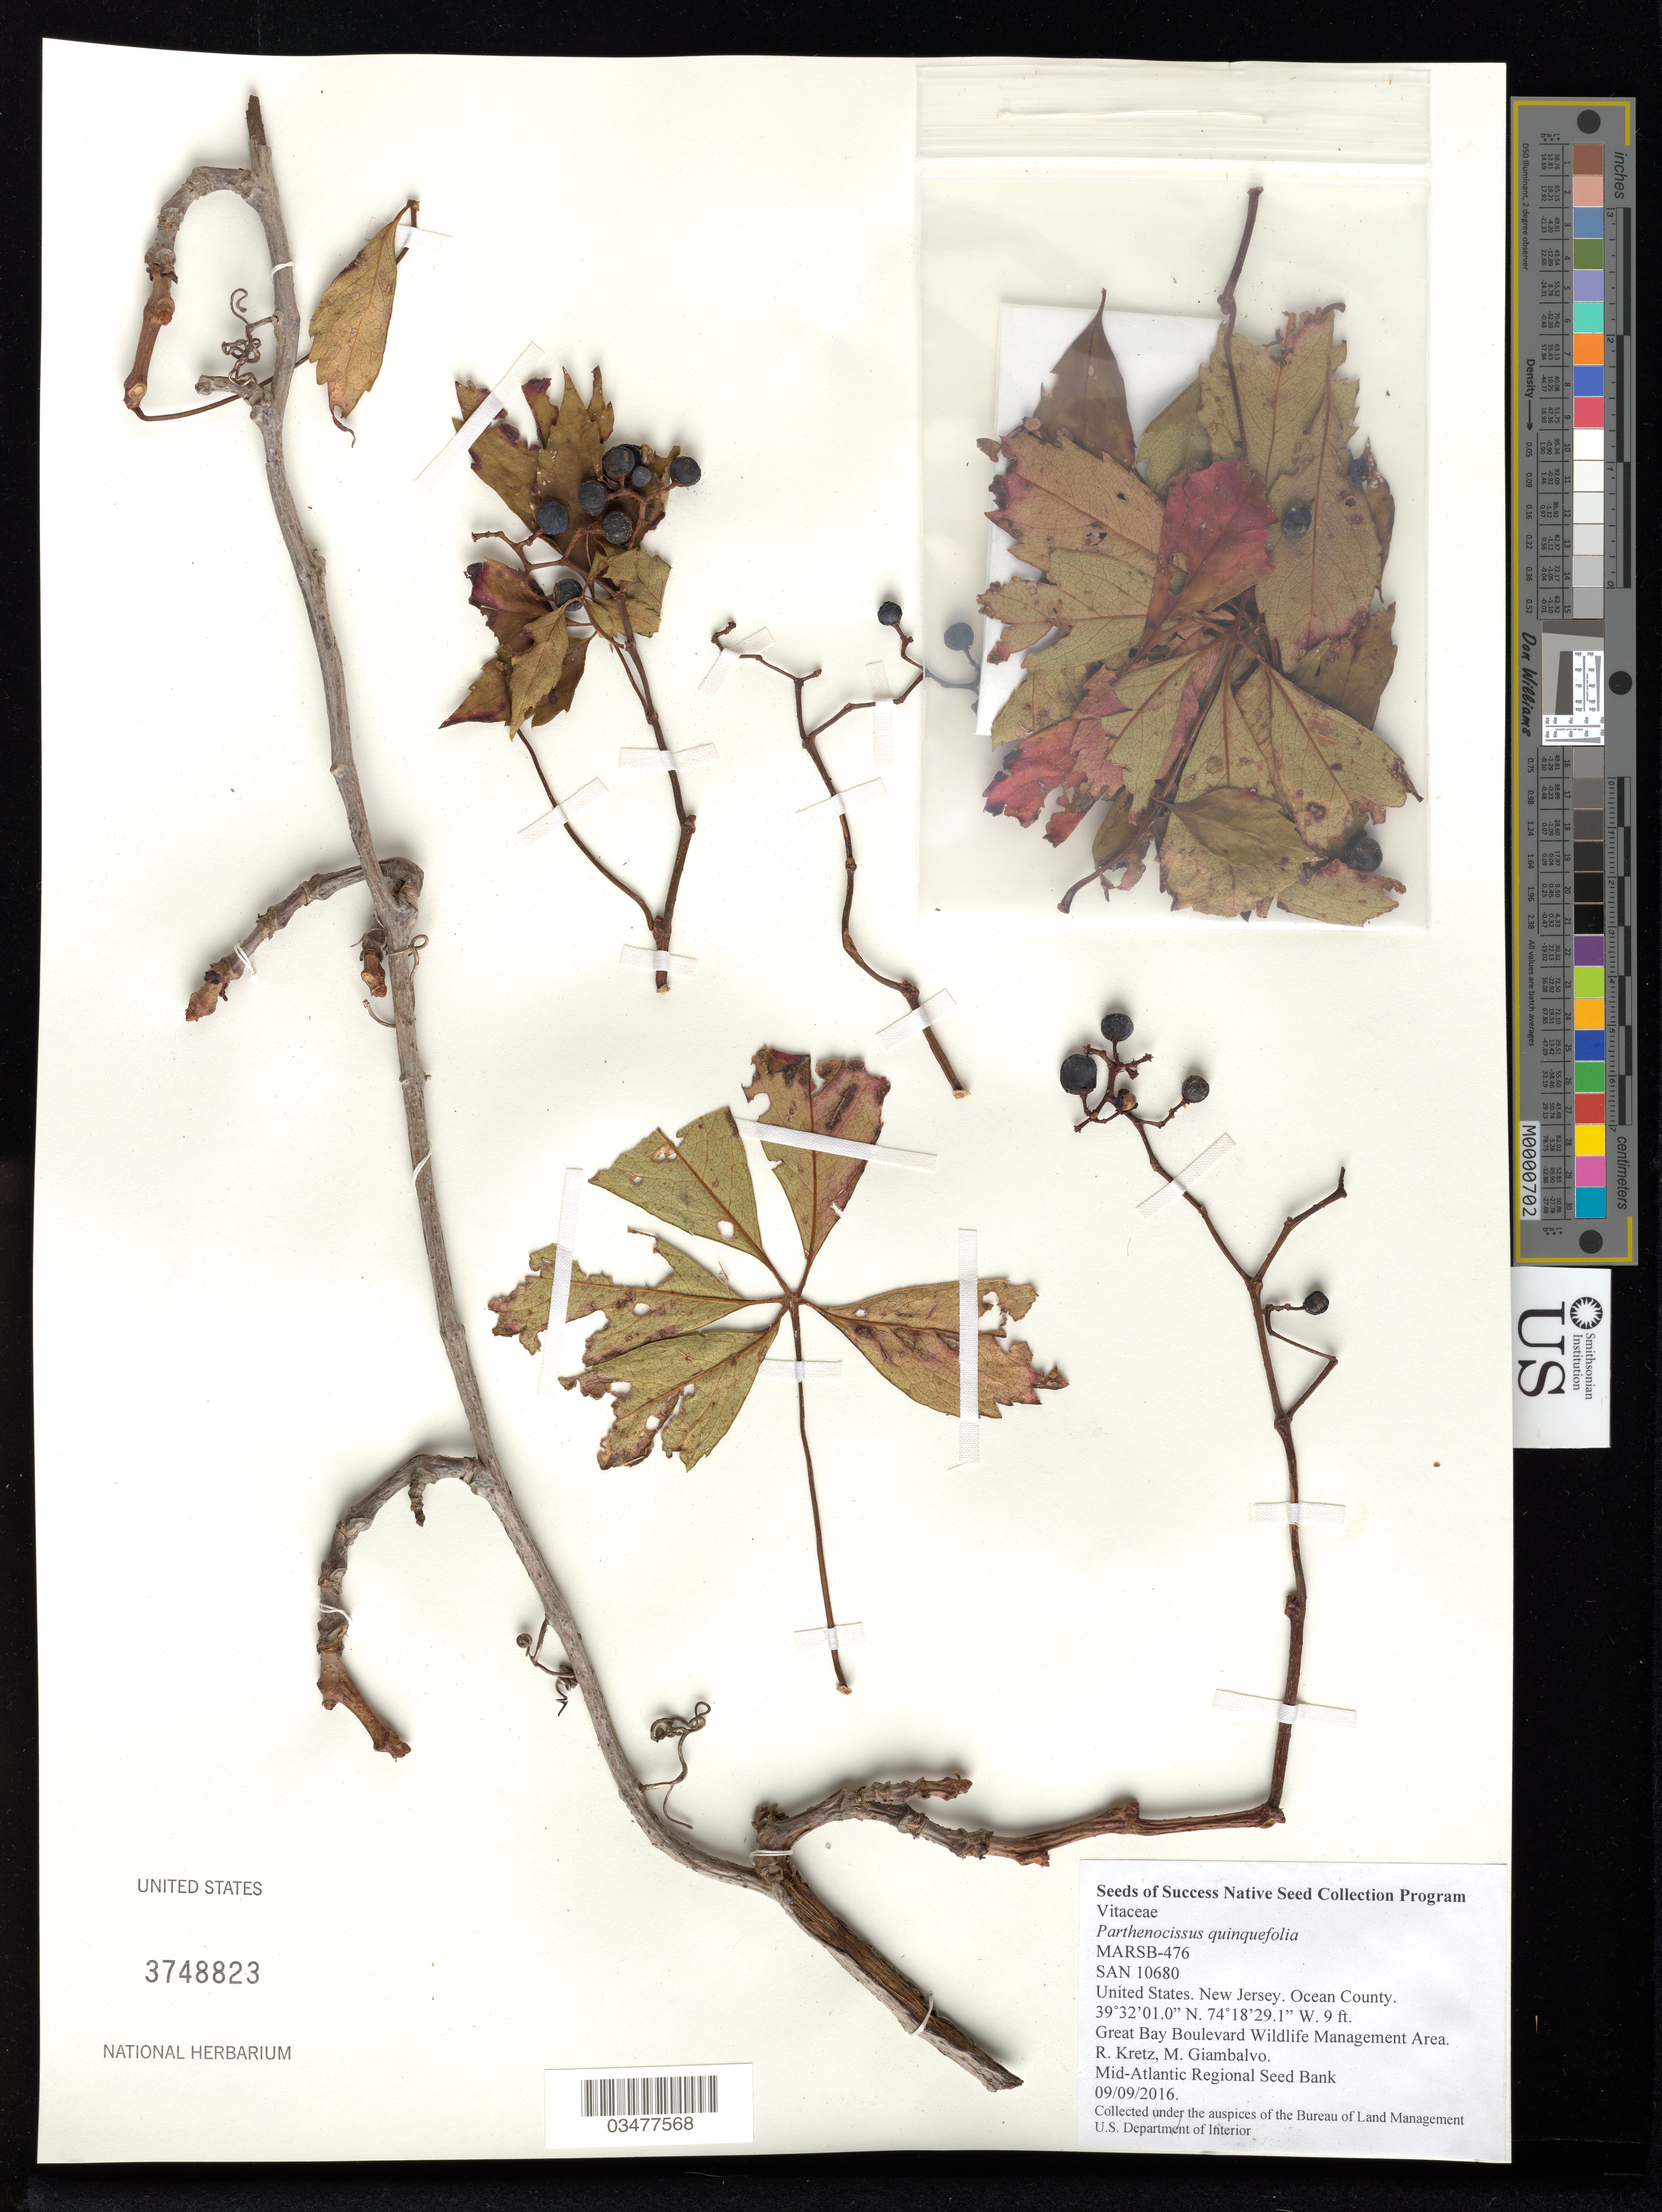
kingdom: Plantae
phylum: Tracheophyta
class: Magnoliopsida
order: Vitales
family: Vitaceae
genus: Parthenocissus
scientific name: Parthenocissus quinquefolia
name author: (L.) Planch.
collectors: R. Kretz & M. Giambalvo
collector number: MARSB-476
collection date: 2016-09-09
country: United States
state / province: New Jersey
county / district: Ocean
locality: Great Bay Boulevard Wildlife Managment Area, Roadside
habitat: Roadside Through Salt Marsh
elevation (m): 3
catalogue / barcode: US 3748823